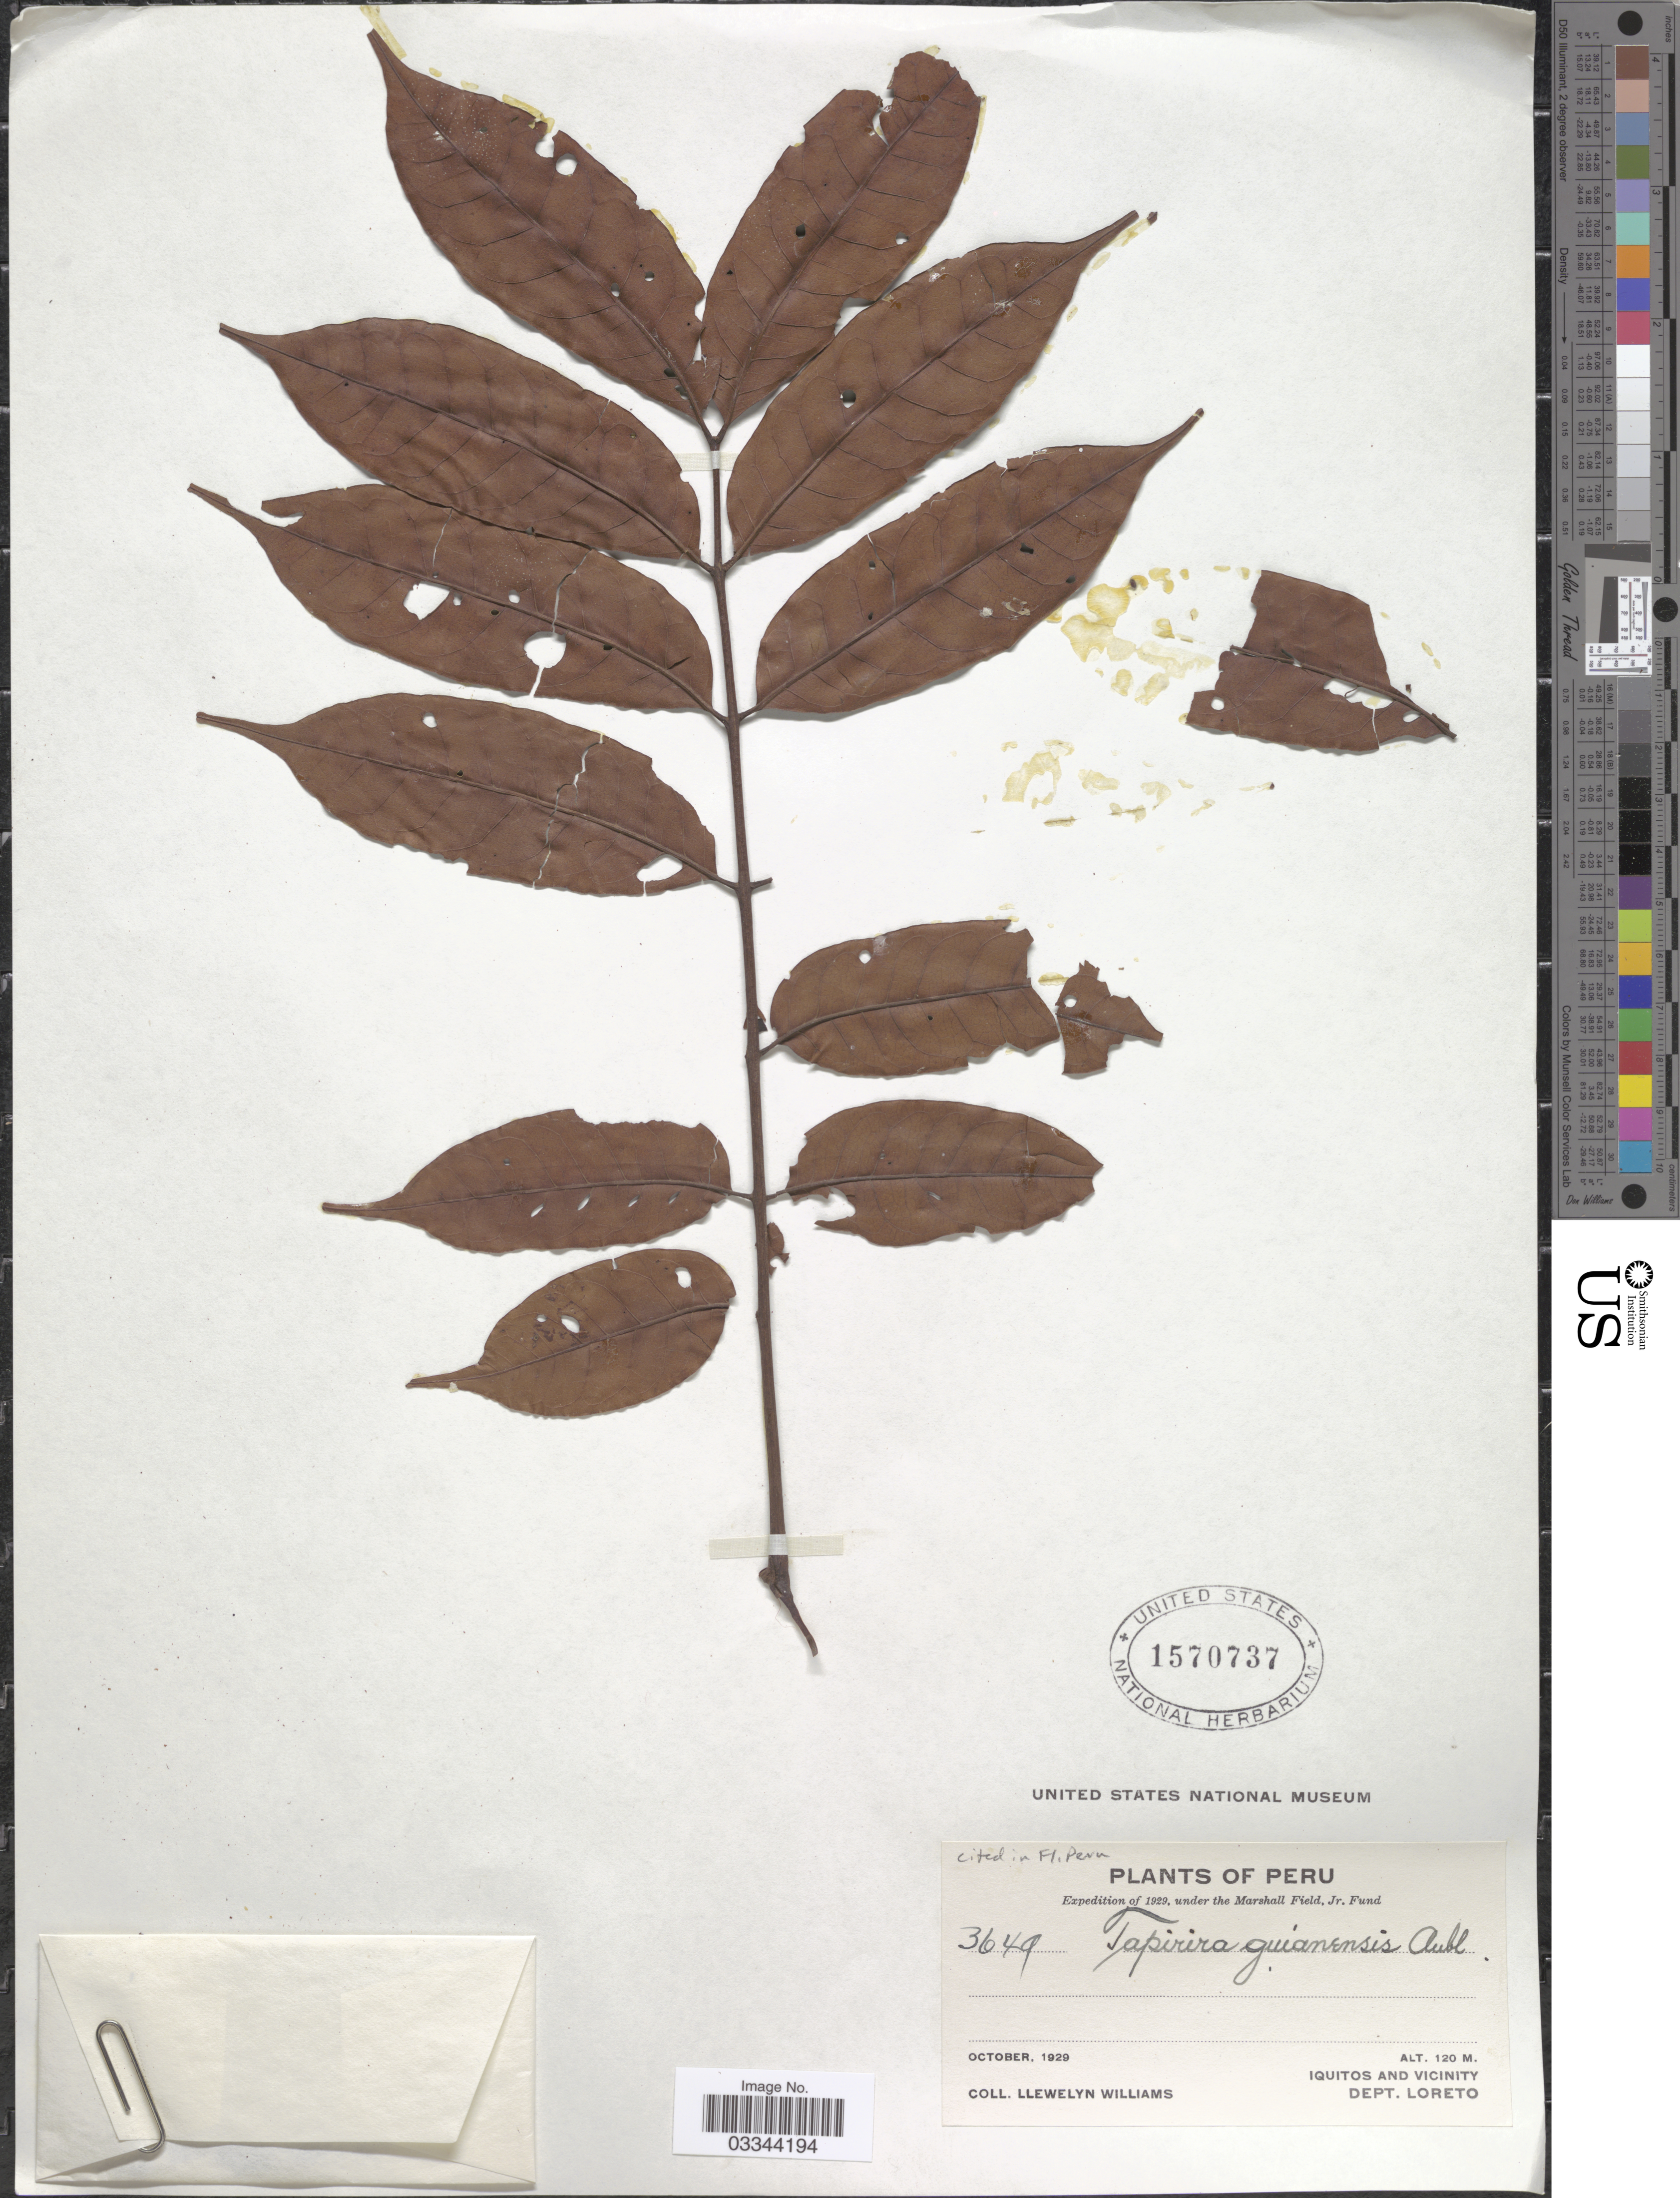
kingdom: Plantae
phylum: Tracheophyta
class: Magnoliopsida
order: Sapindales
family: Anacardiaceae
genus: Tapirira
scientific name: Tapirira guianensis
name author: Aubl.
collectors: Ll. Williams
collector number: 3649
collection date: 1929-10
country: Peru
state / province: Loreto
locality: Iquitos and vicinity. Dept. Loreto.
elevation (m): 120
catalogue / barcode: US 1570737